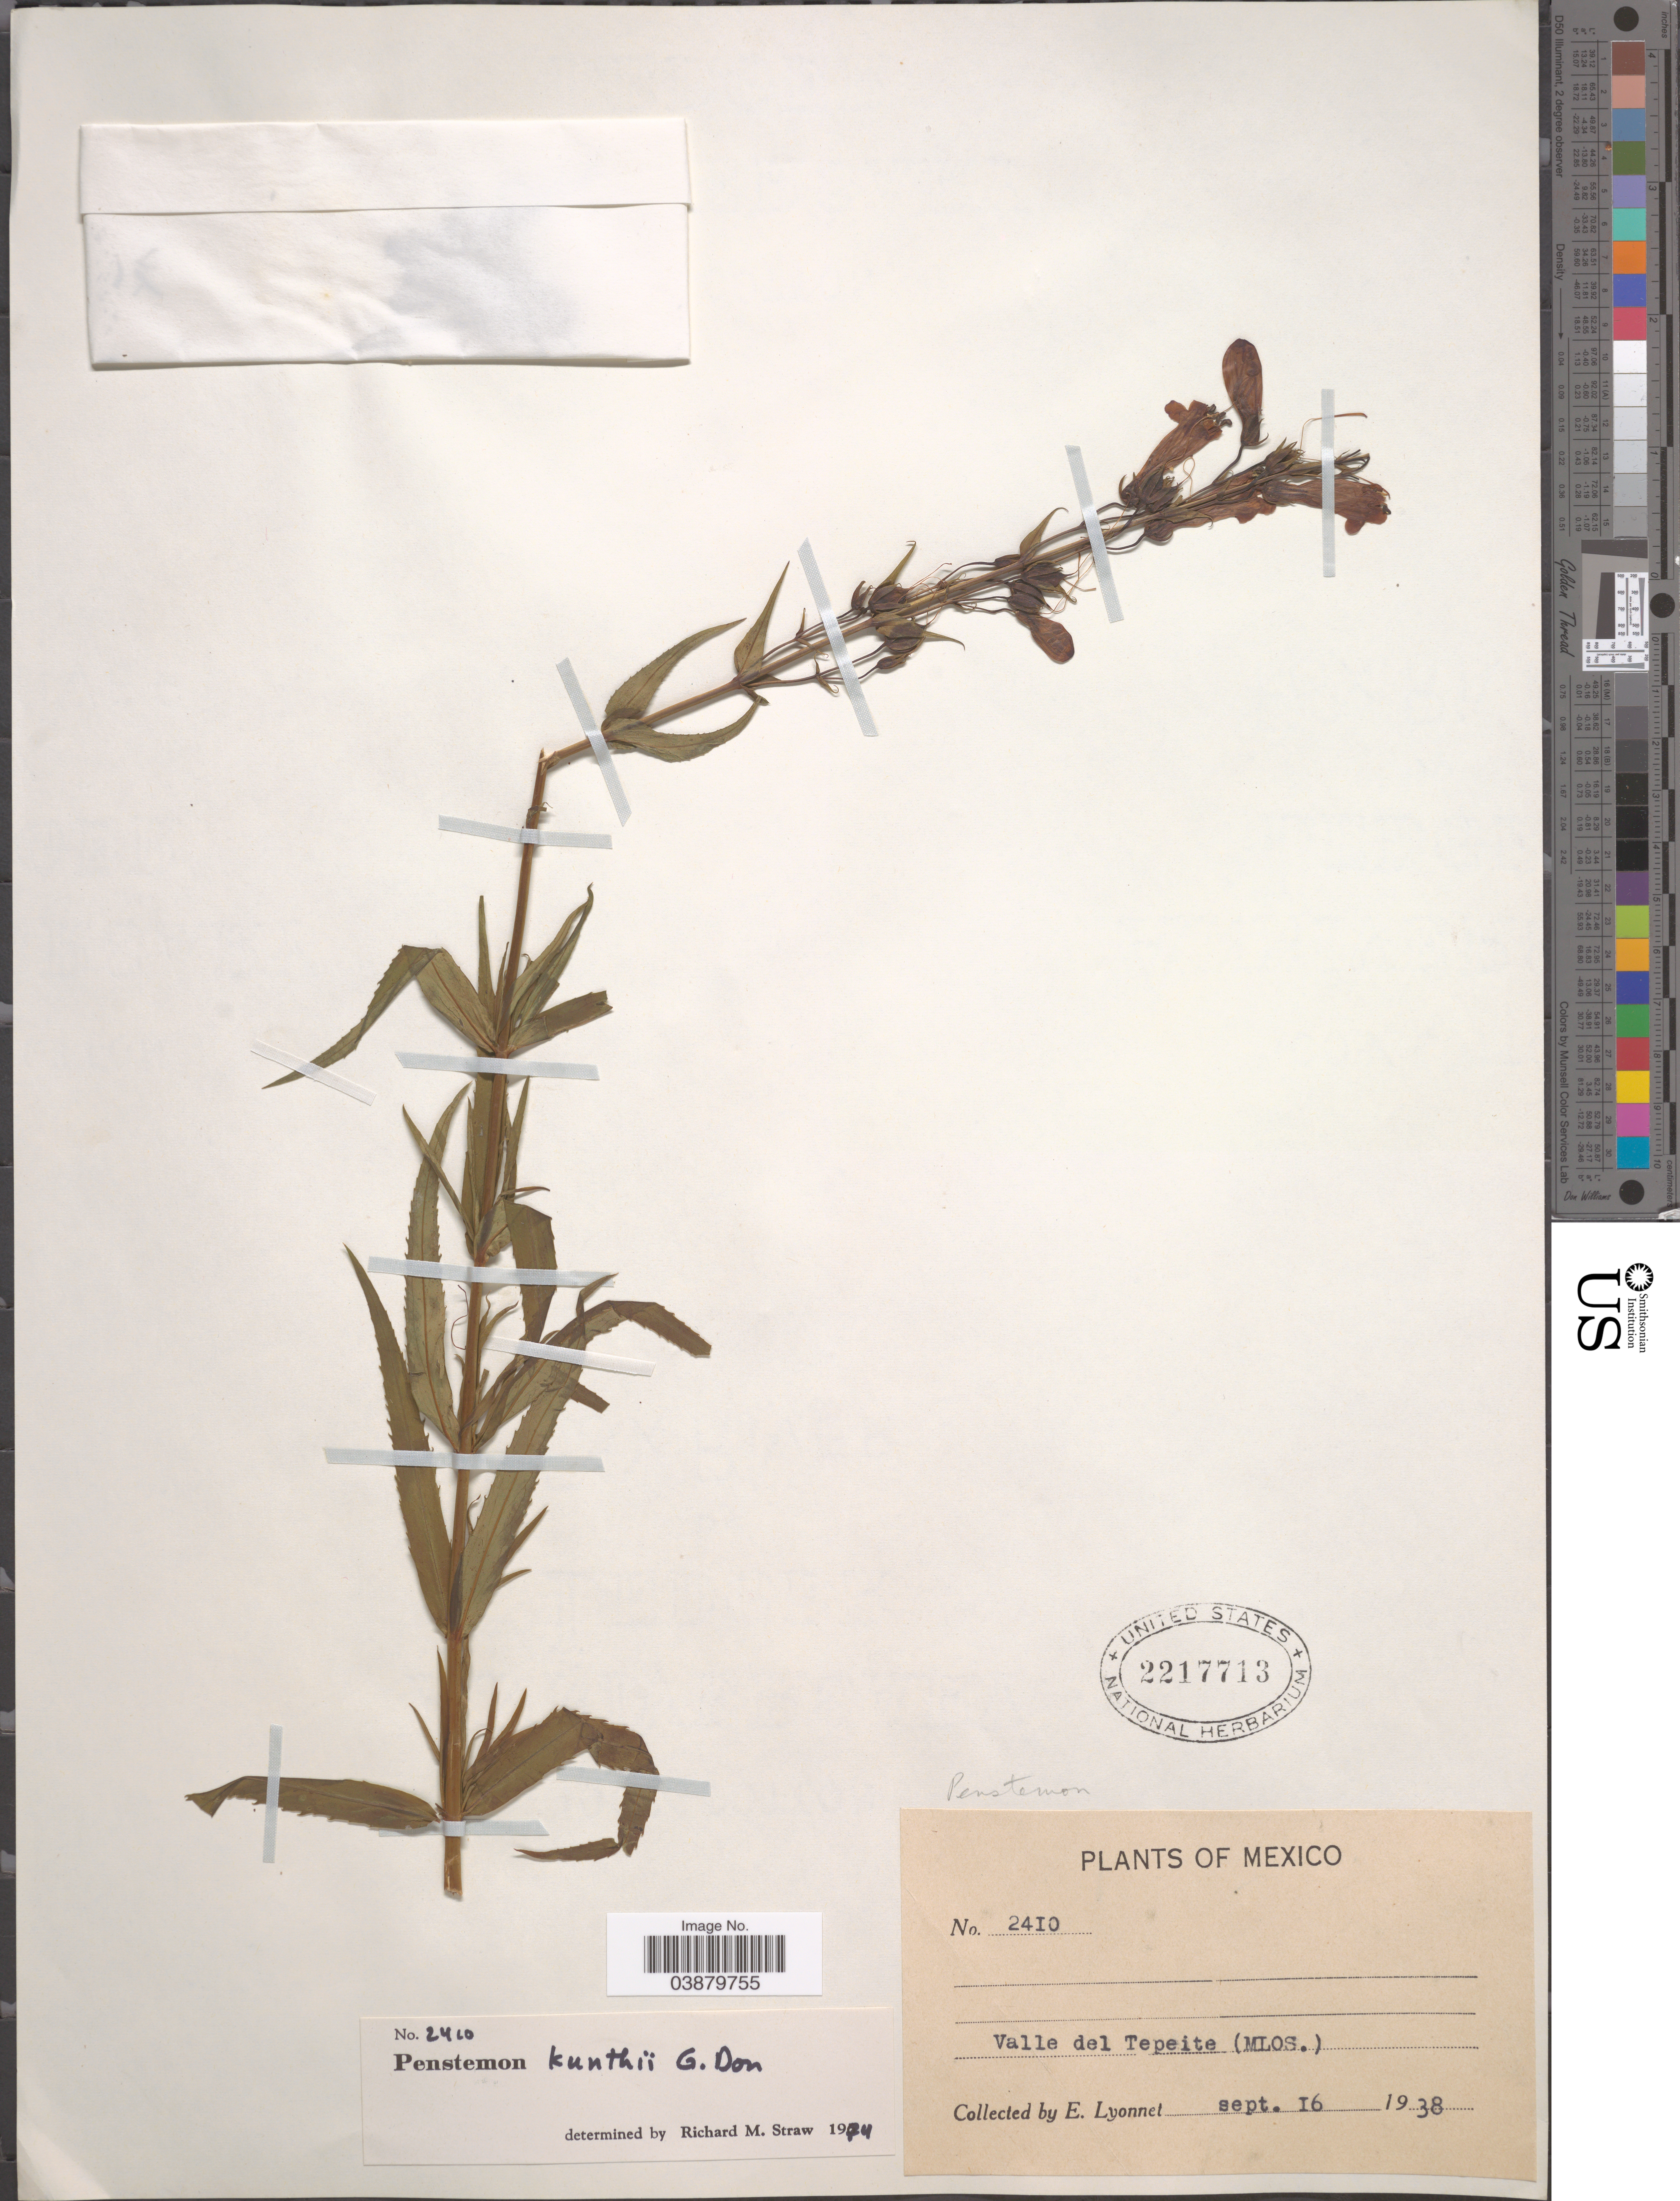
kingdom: Plantae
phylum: Tracheophyta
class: Magnoliopsida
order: Lamiales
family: Plantaginaceae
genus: Penstemon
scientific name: Penstemon kunthii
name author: G. Don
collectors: E. Lyonnet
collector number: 2410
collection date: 1938-09-16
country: Mexico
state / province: Morelos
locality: Valle del Tepeite.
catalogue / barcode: US 2217713